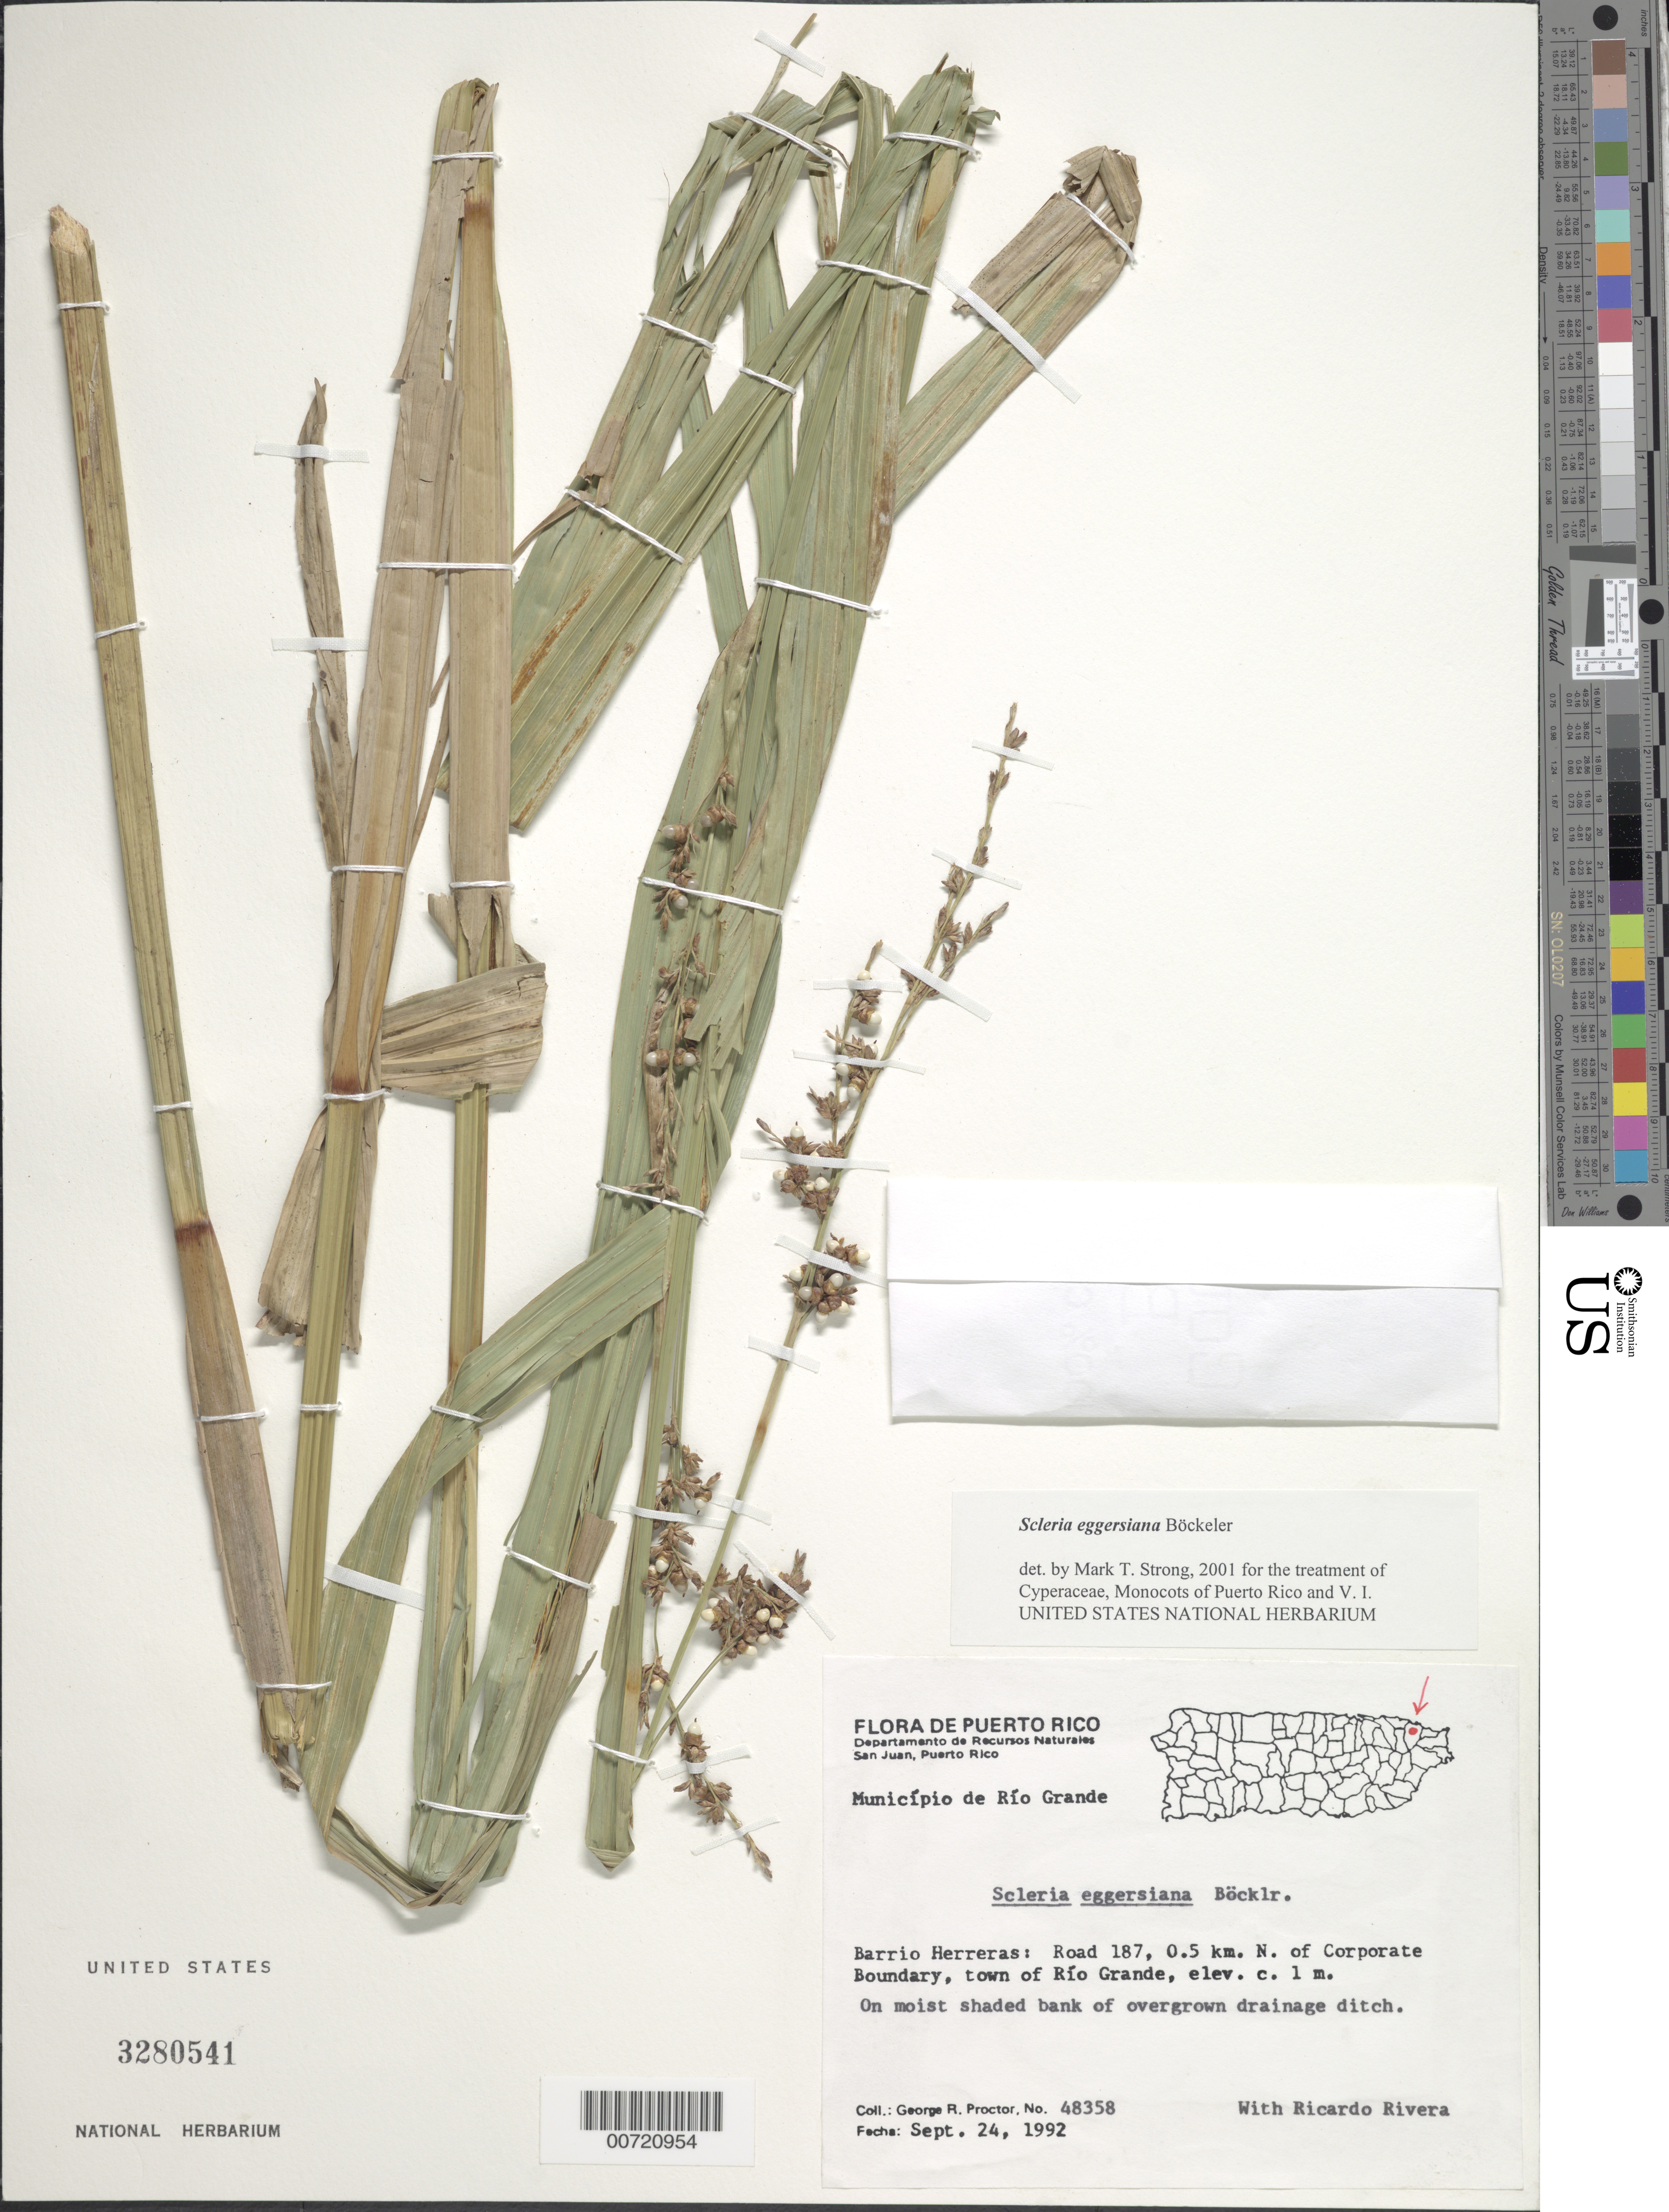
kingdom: Plantae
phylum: Tracheophyta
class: Liliopsida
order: Poales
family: Cyperaceae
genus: Scleria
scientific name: Scleria eggersiana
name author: Boeckeler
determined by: Strong, M. T., (US), Smithsonian Institution - National Museum of Natural History (UNITED STATES)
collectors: G. R. Proctor & R. Rivera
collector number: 48358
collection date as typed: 24 Sep 1992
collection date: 1992-09-24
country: Puerto Rico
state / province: Río Grande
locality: Río Grande: Barrio Herreras, Rd. 187, 0.5 km N of corporate boundary of Río Grande town.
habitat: On moist shaded bank of overgrown drainage ditch.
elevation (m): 1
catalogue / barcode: US 3280541